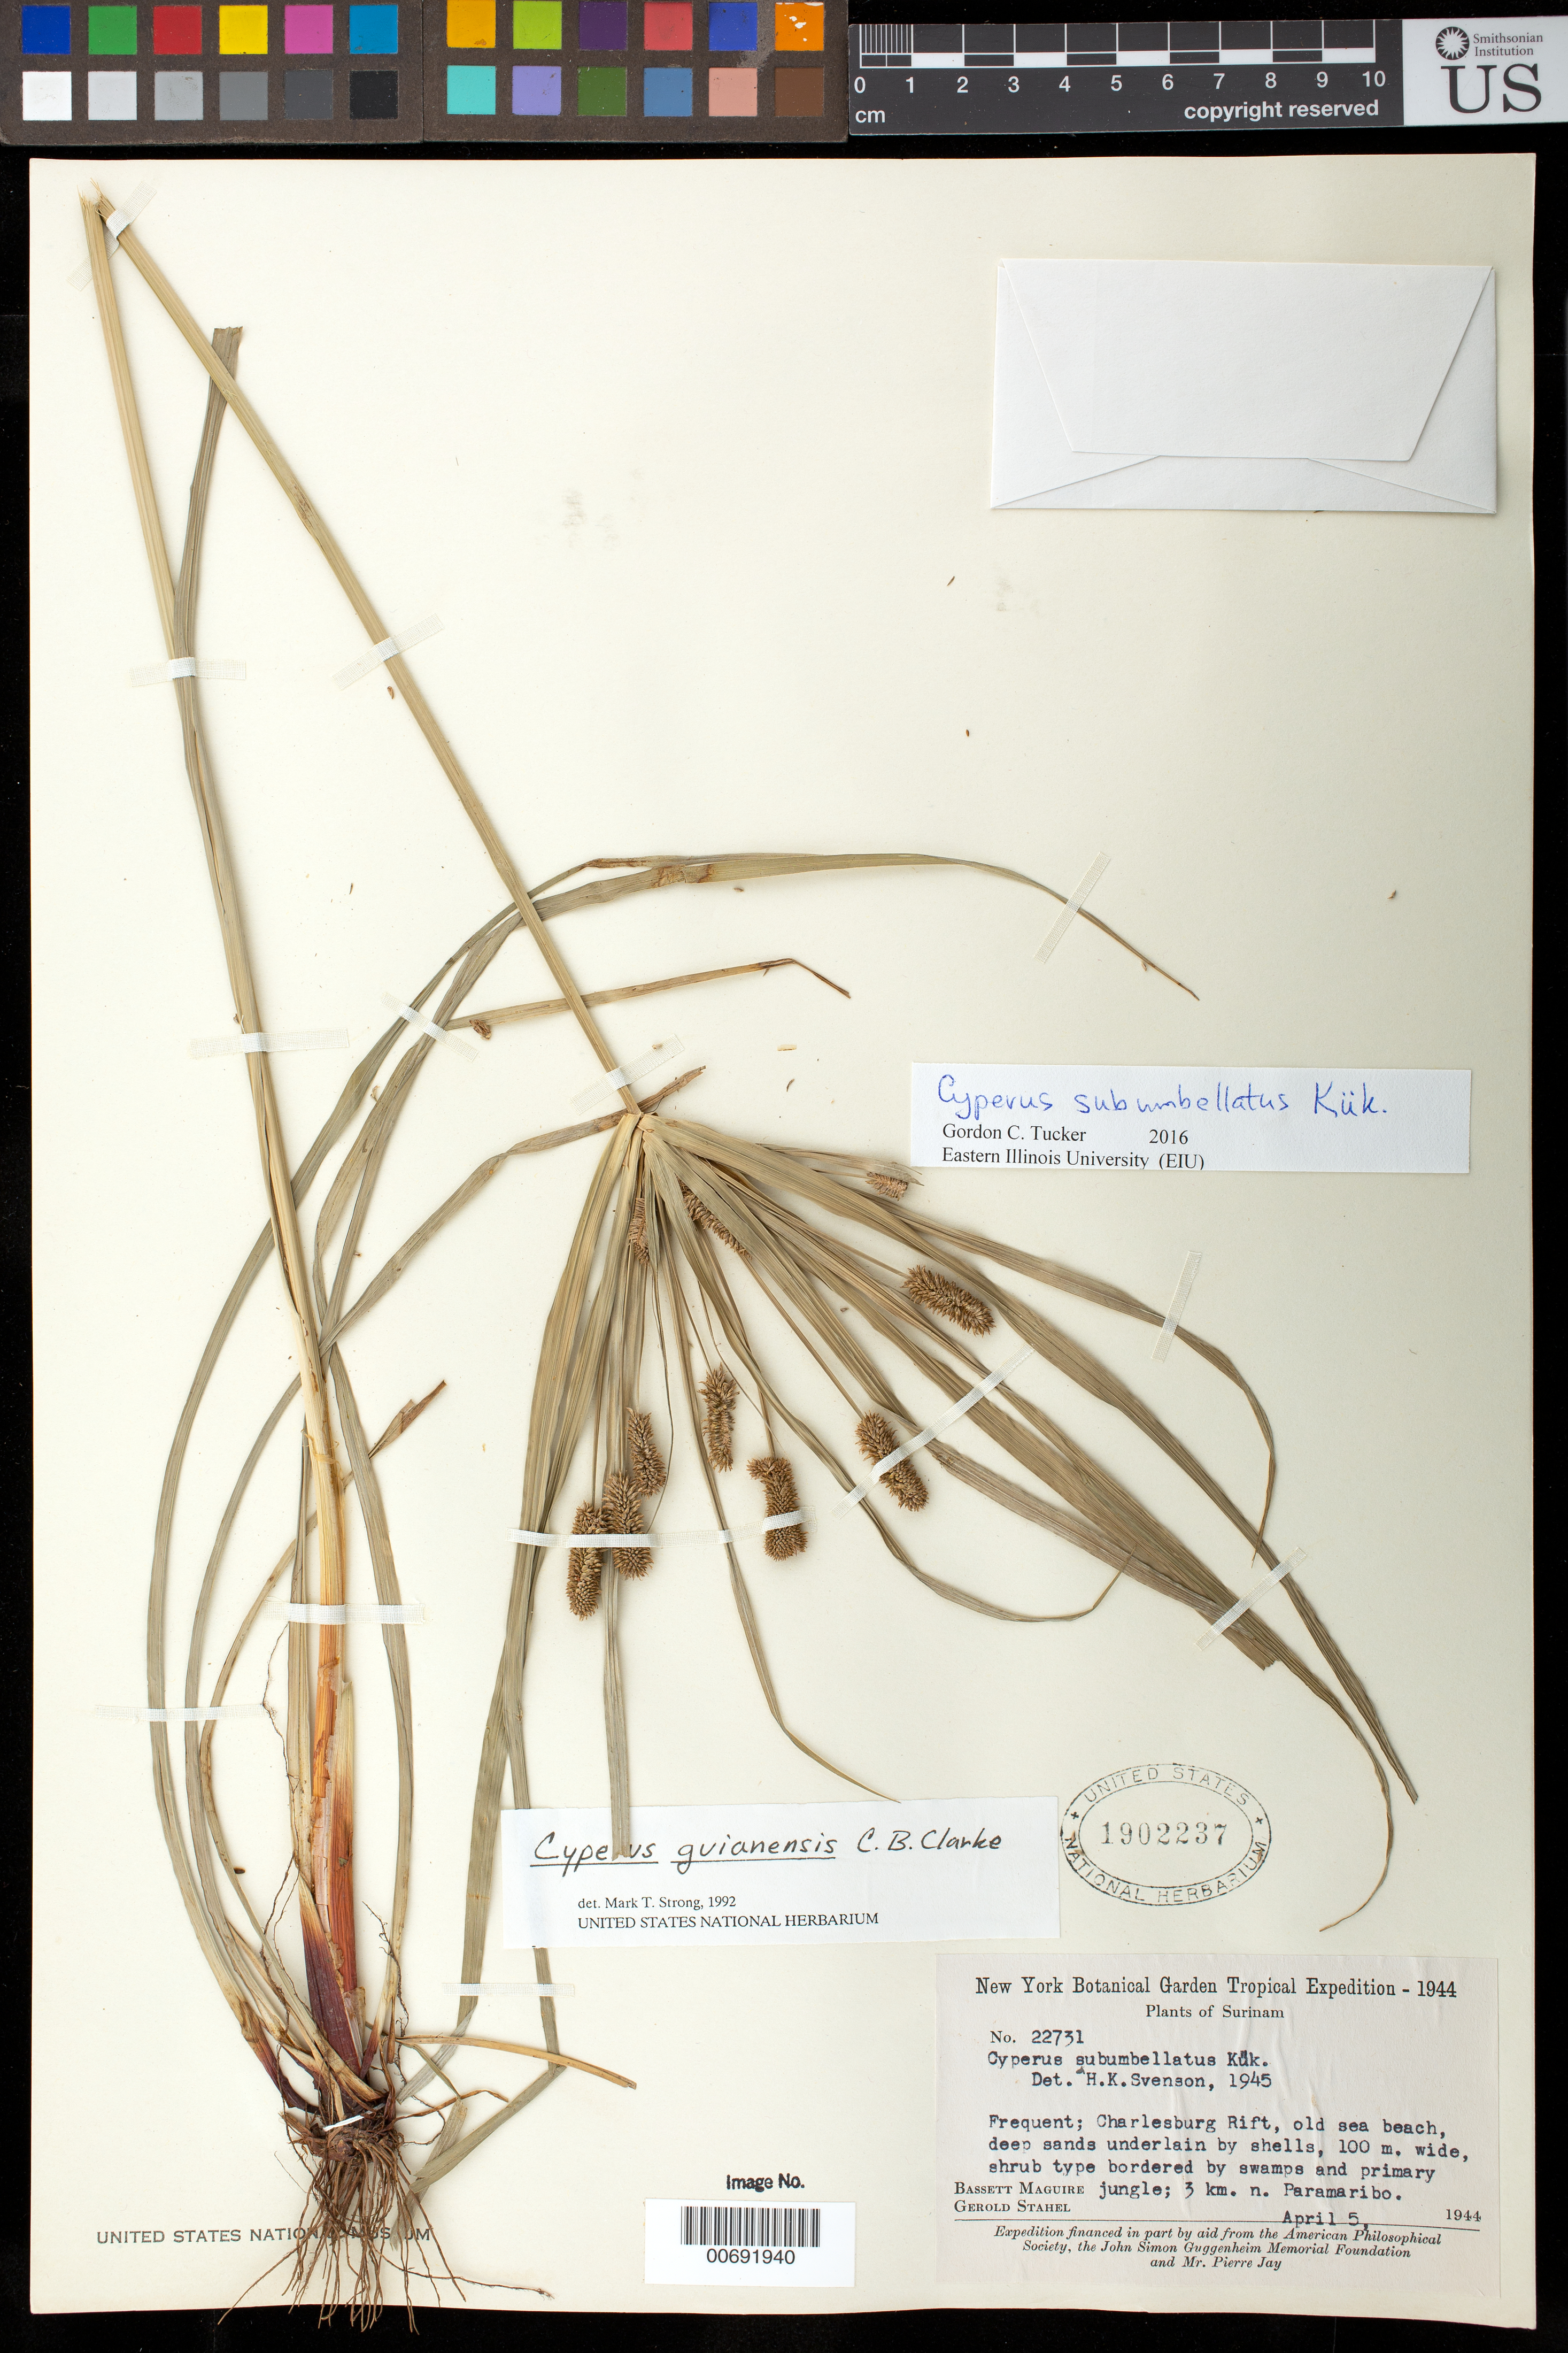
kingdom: Plantae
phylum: Tracheophyta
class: Liliopsida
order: Poales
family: Cyperaceae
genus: Cyperus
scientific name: Cyperus subumbellatus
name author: Kük.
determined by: Tucker, G. C.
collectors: B. Maguire & G. Stahel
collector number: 22731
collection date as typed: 5-Apr-44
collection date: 1944-04-05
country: Suriname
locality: Paramaribo, 3 km N of, Charlesburg Rift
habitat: Old sea beach; deep sands underlain by shells, 100 km. wide; shrub type bordered by swamps & primary jungle;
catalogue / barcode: US 1902237